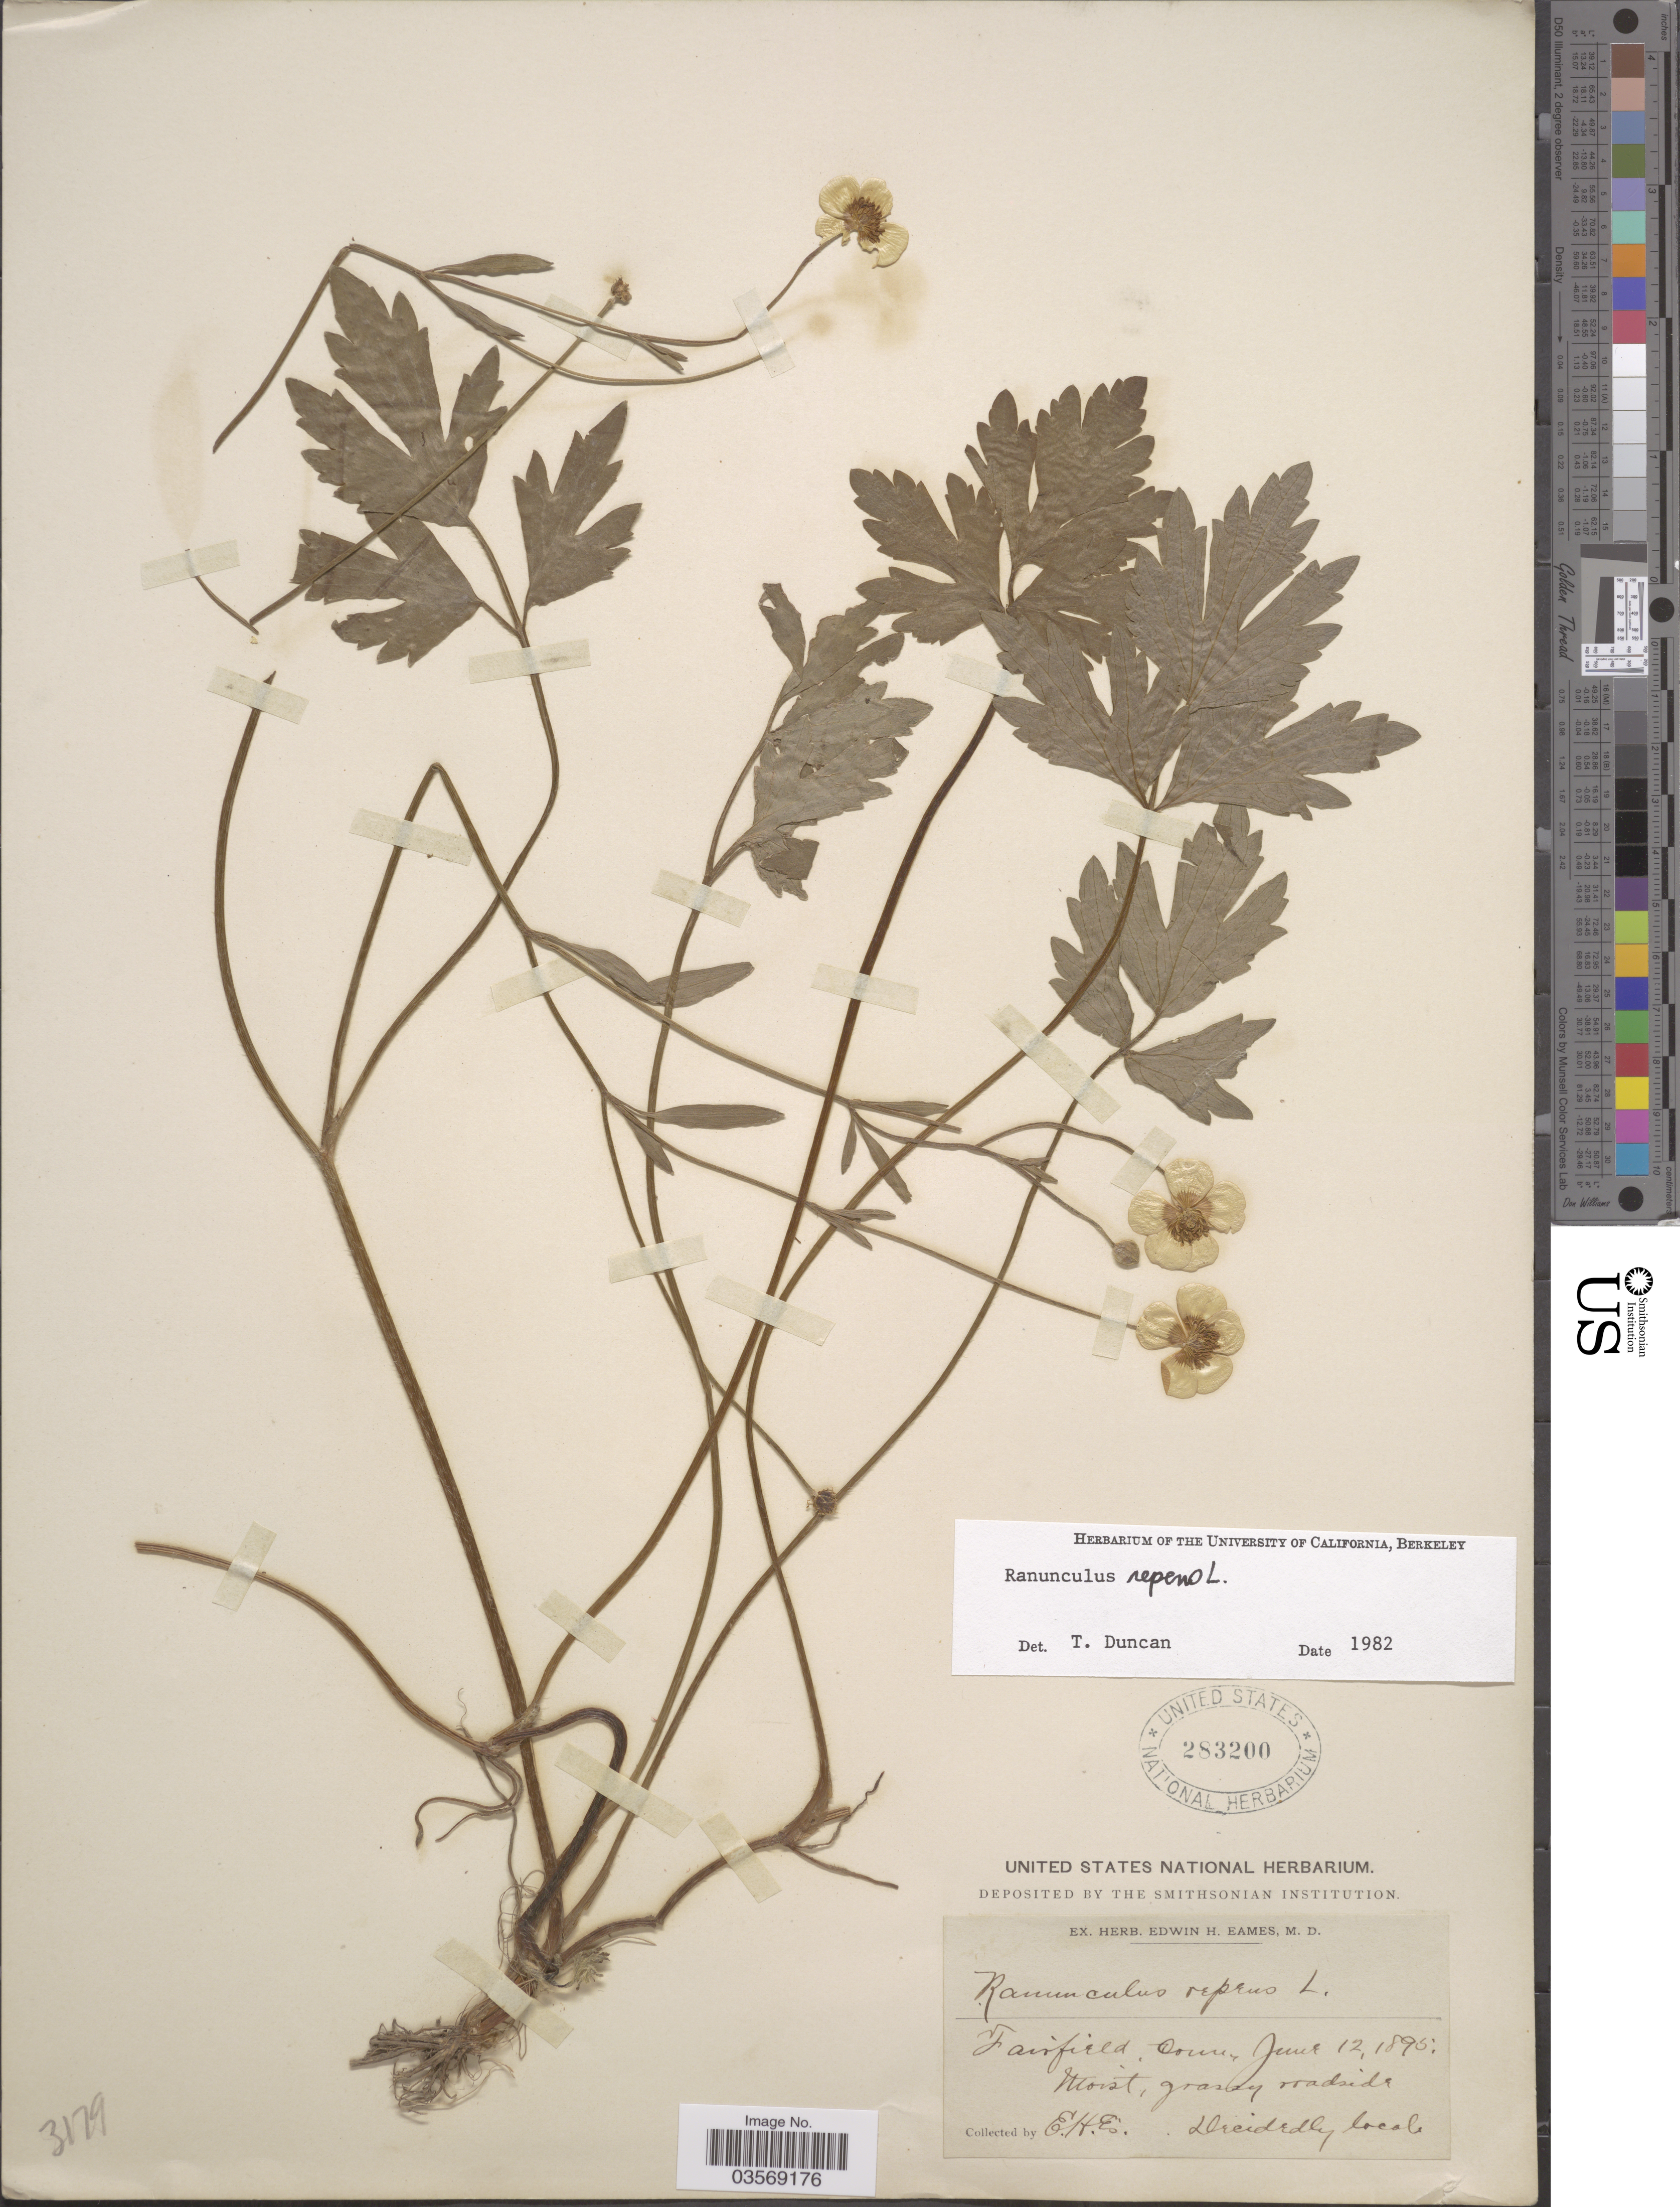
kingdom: Plantae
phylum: Tracheophyta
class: Magnoliopsida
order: Ranunculales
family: Ranunculaceae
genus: Ranunculus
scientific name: Ranunculus repens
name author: L.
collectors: E. H. Eames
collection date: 1895-06-12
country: United States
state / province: Connecticut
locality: Fairfield.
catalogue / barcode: US 283200